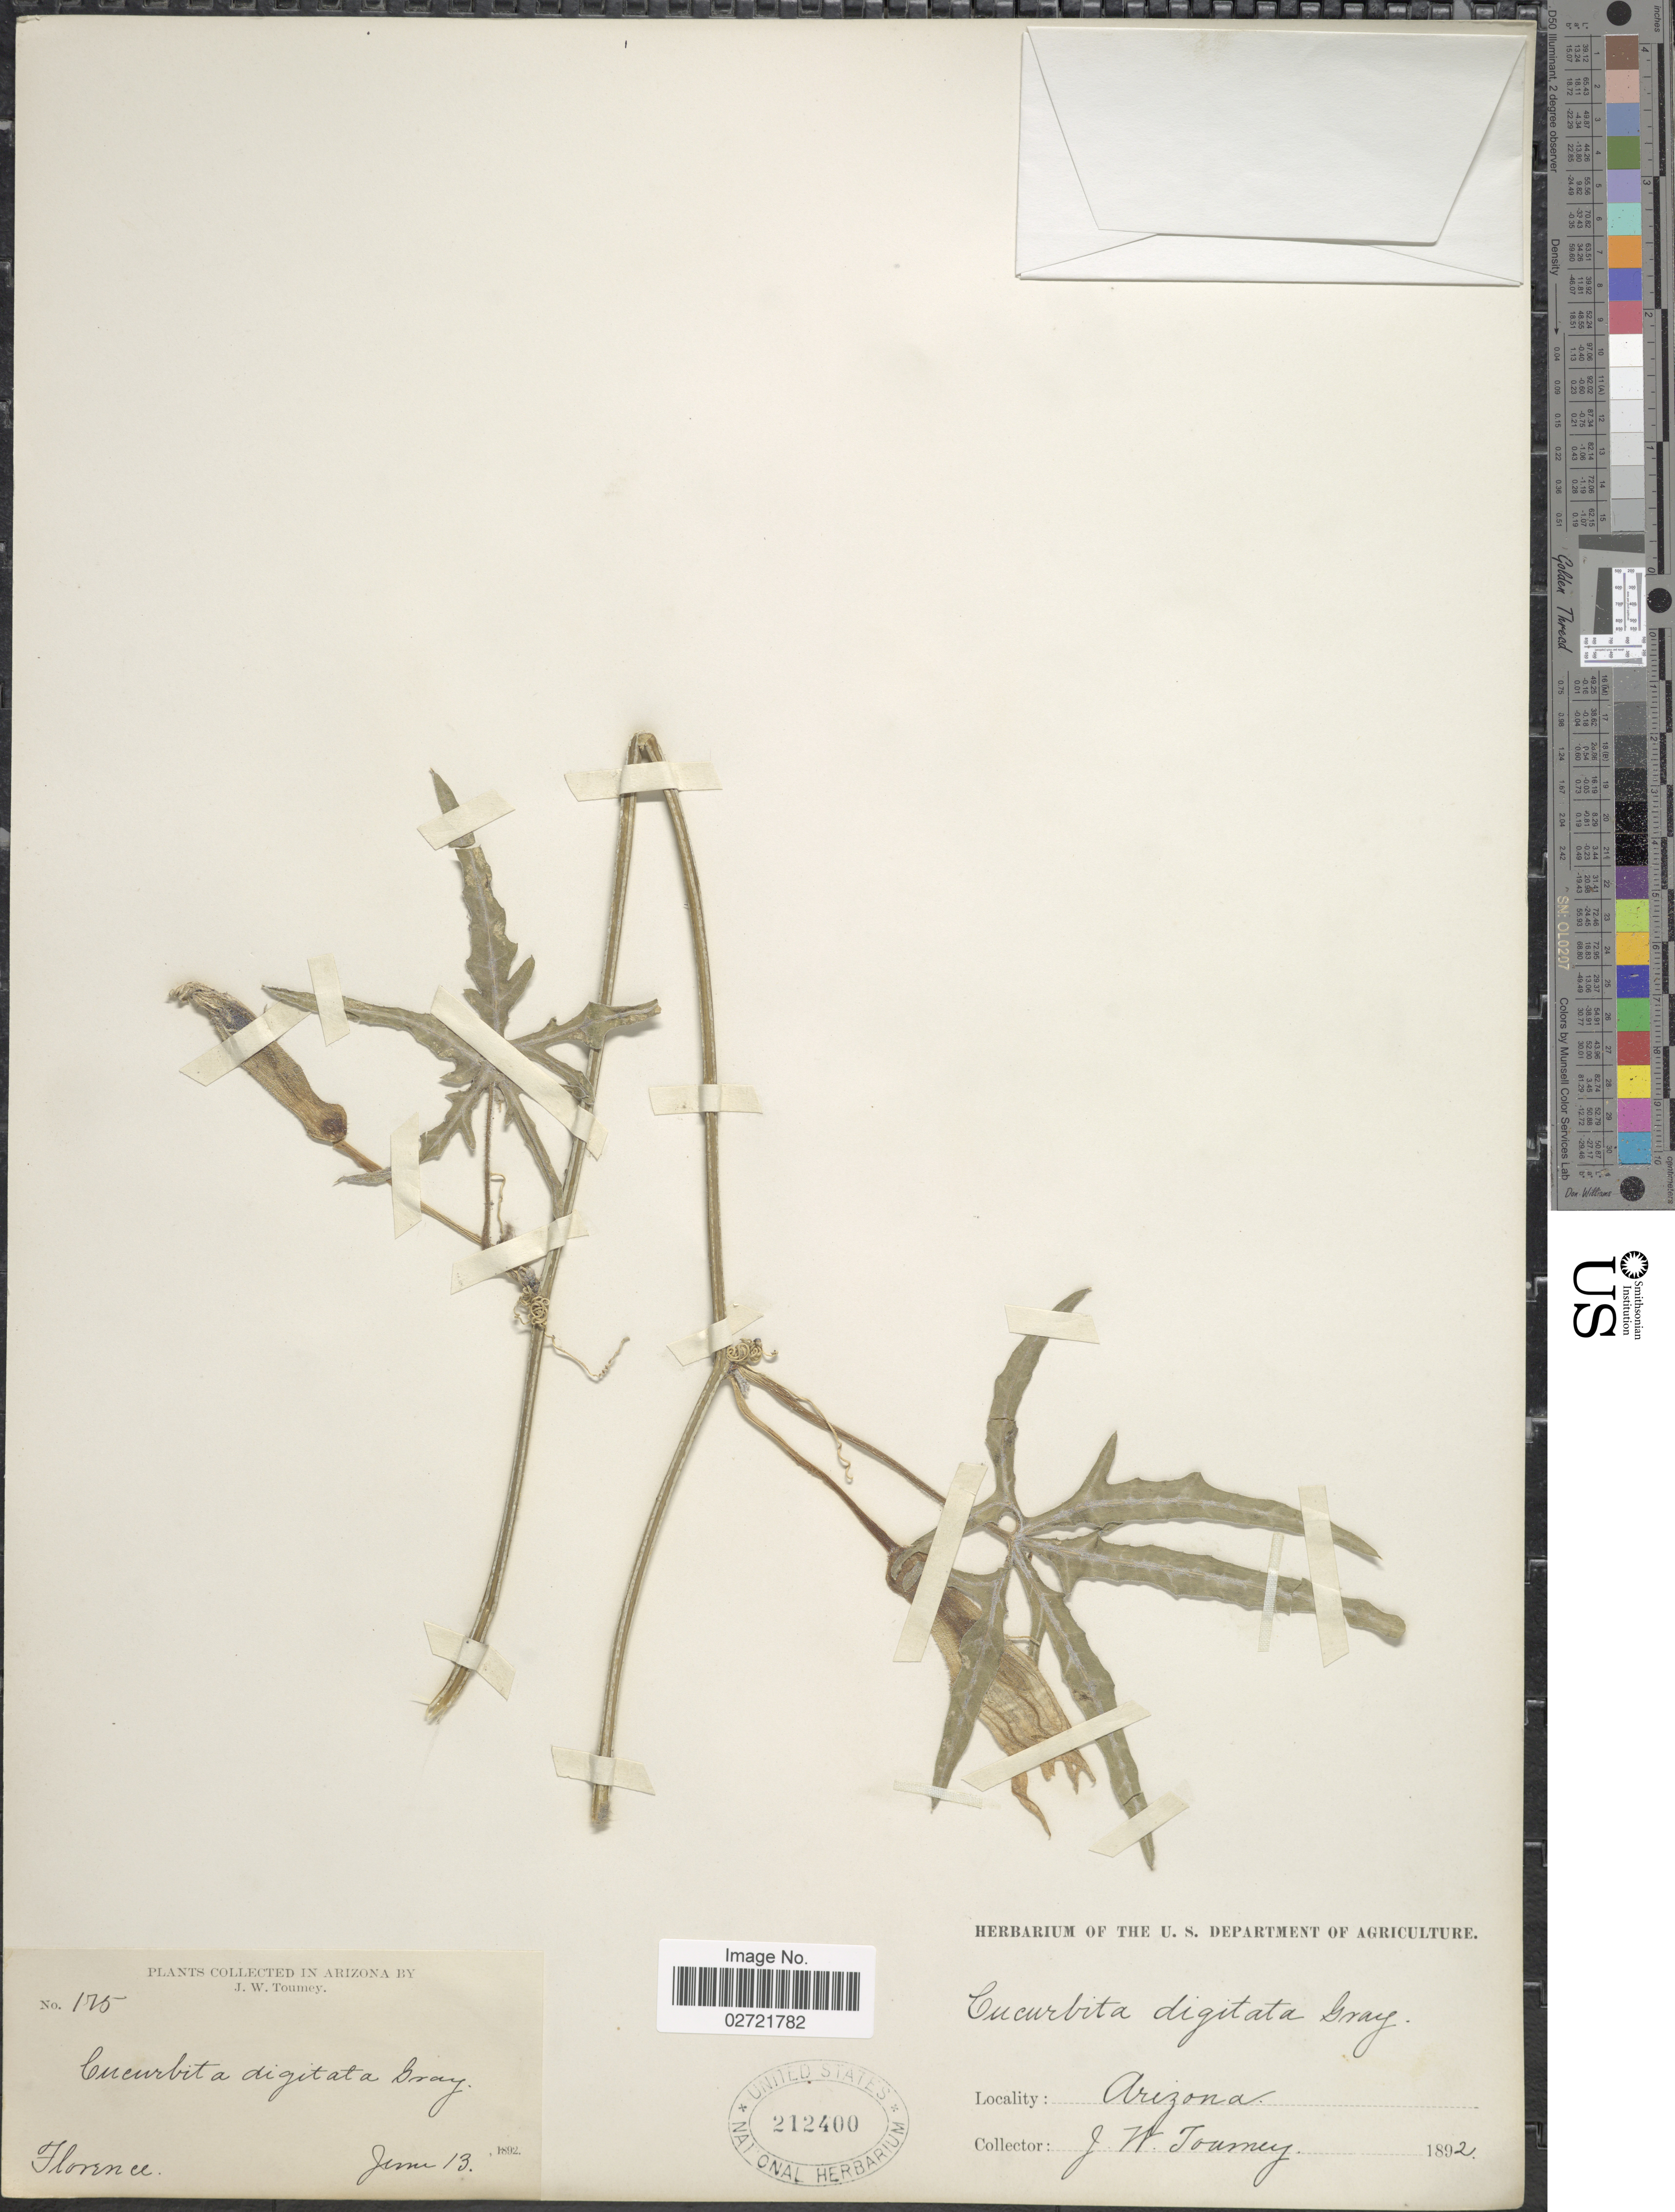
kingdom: Plantae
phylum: Tracheophyta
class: Magnoliopsida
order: Cucurbitales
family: Cucurbitaceae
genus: Cucurbita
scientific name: Cucurbita digitata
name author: A. Gray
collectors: J. W. Toumey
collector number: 125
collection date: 1892-06-13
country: United States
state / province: Arizona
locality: Florence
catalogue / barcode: US 212400